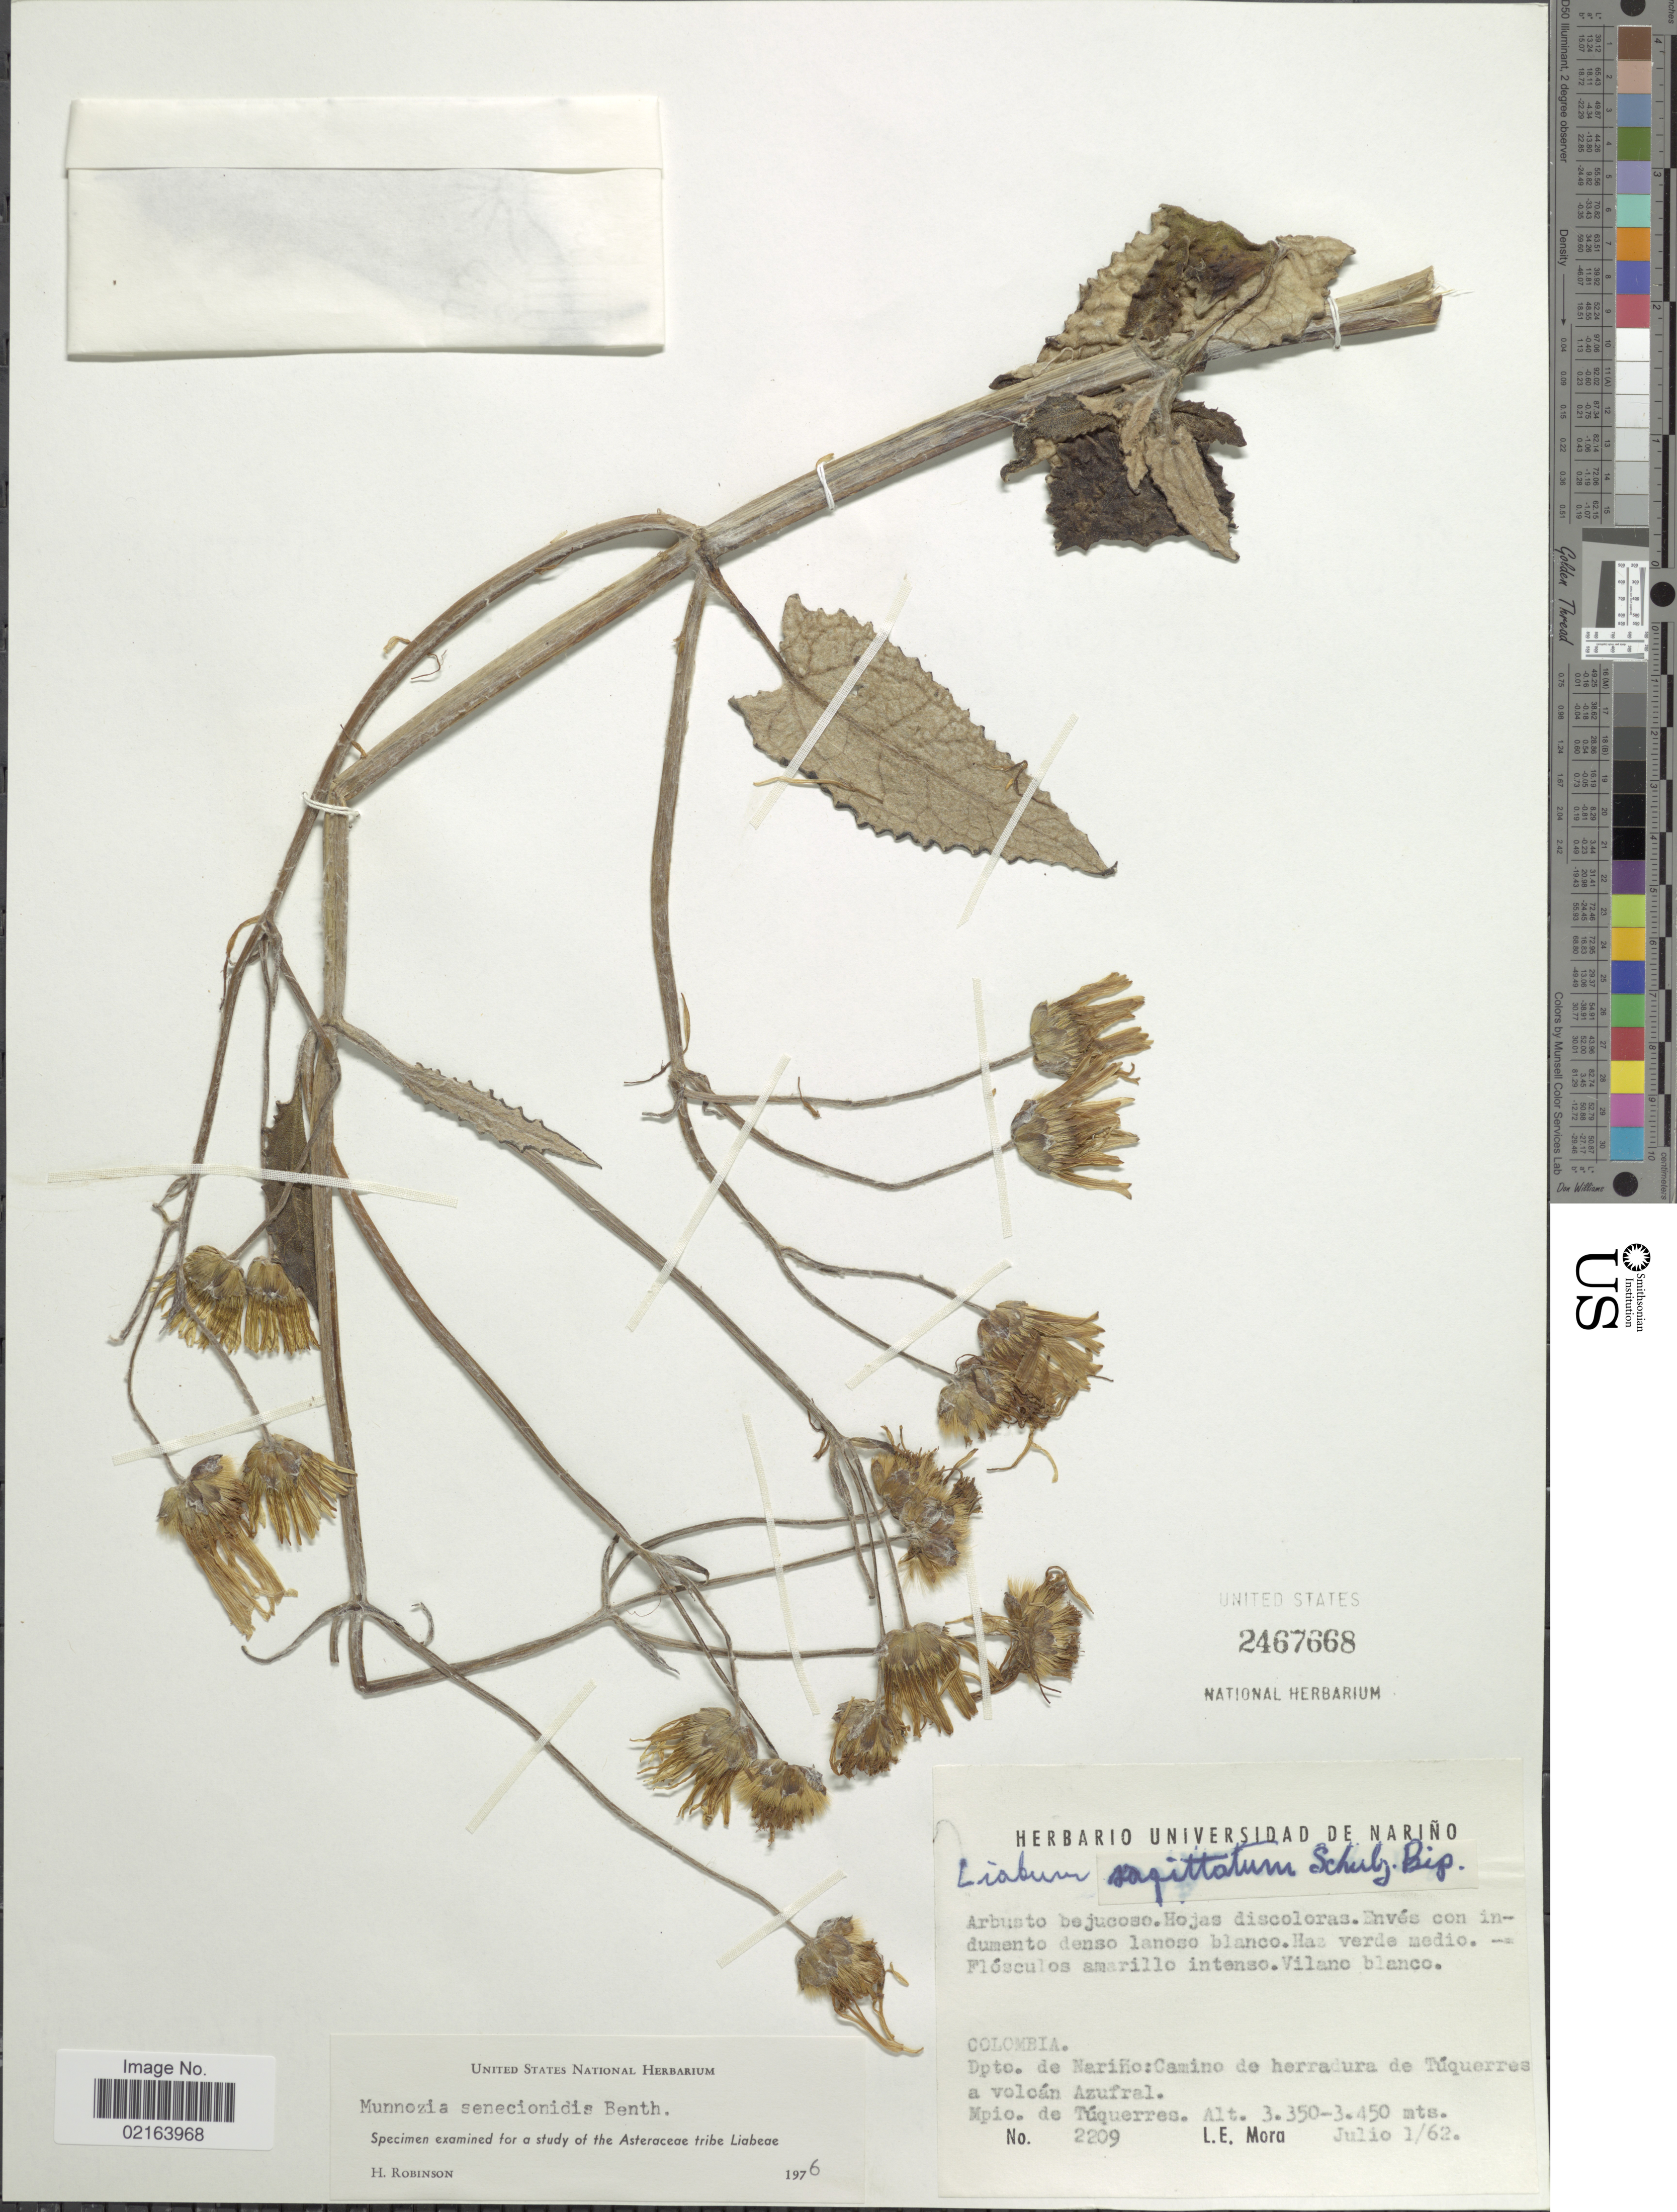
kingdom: Plantae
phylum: Tracheophyta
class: Magnoliopsida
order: Asterales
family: Asteraceae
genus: Munnozia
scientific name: Munnozia senecionidis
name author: Benth.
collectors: L. Mora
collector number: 2209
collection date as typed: Transcribed d/m/y: 1/7/62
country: Colombia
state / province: Nariño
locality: Dpto. de Narino: Camino de herradura de Tuquerres a volcan Azufral, Mpio. de Tuquerres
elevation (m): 3350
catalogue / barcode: US 2467668